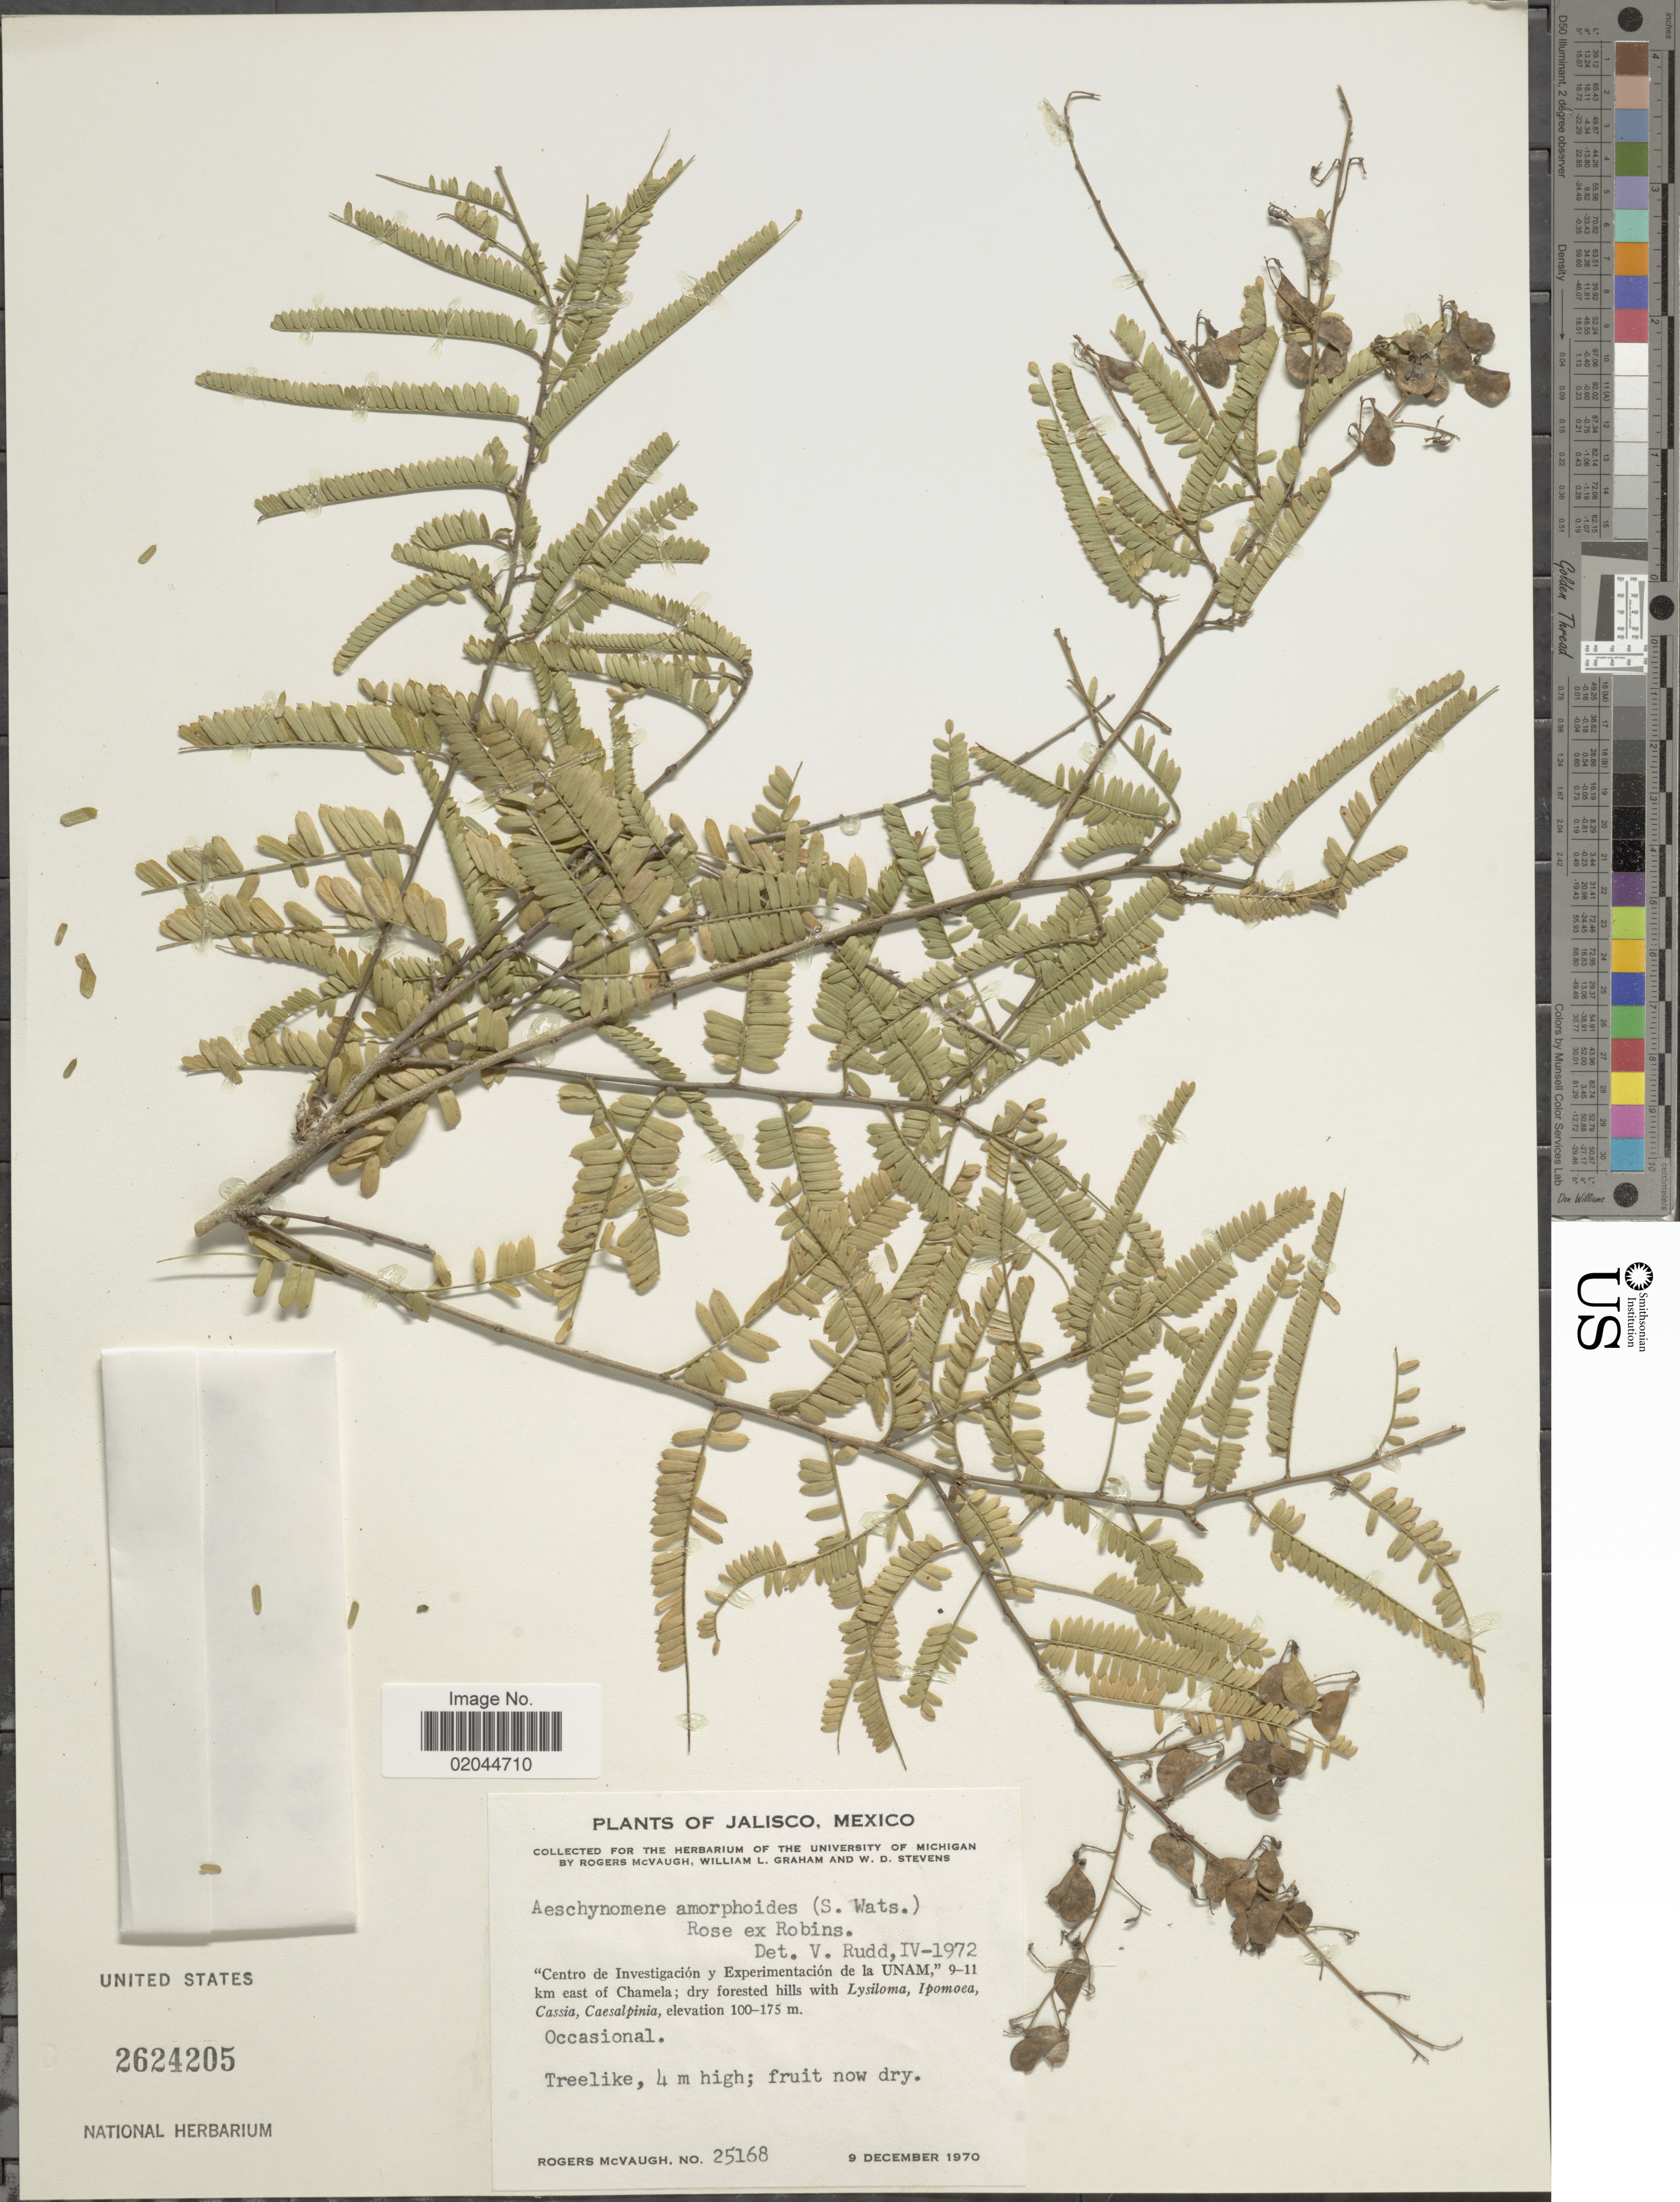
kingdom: Plantae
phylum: Tracheophyta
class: Magnoliopsida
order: Fabales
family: Fabaceae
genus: Aeschynomene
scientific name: Aeschynomene amorphoides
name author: (S. Watson) Rose ex B.L. Rob.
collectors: R. McVaugh, W. Graham & W. D. Stevens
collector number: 25168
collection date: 1970-12-09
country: Mexico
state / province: Jalisco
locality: Centro de Investigación y Ecperimentacion de la UNAM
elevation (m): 100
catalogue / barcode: US 2624205